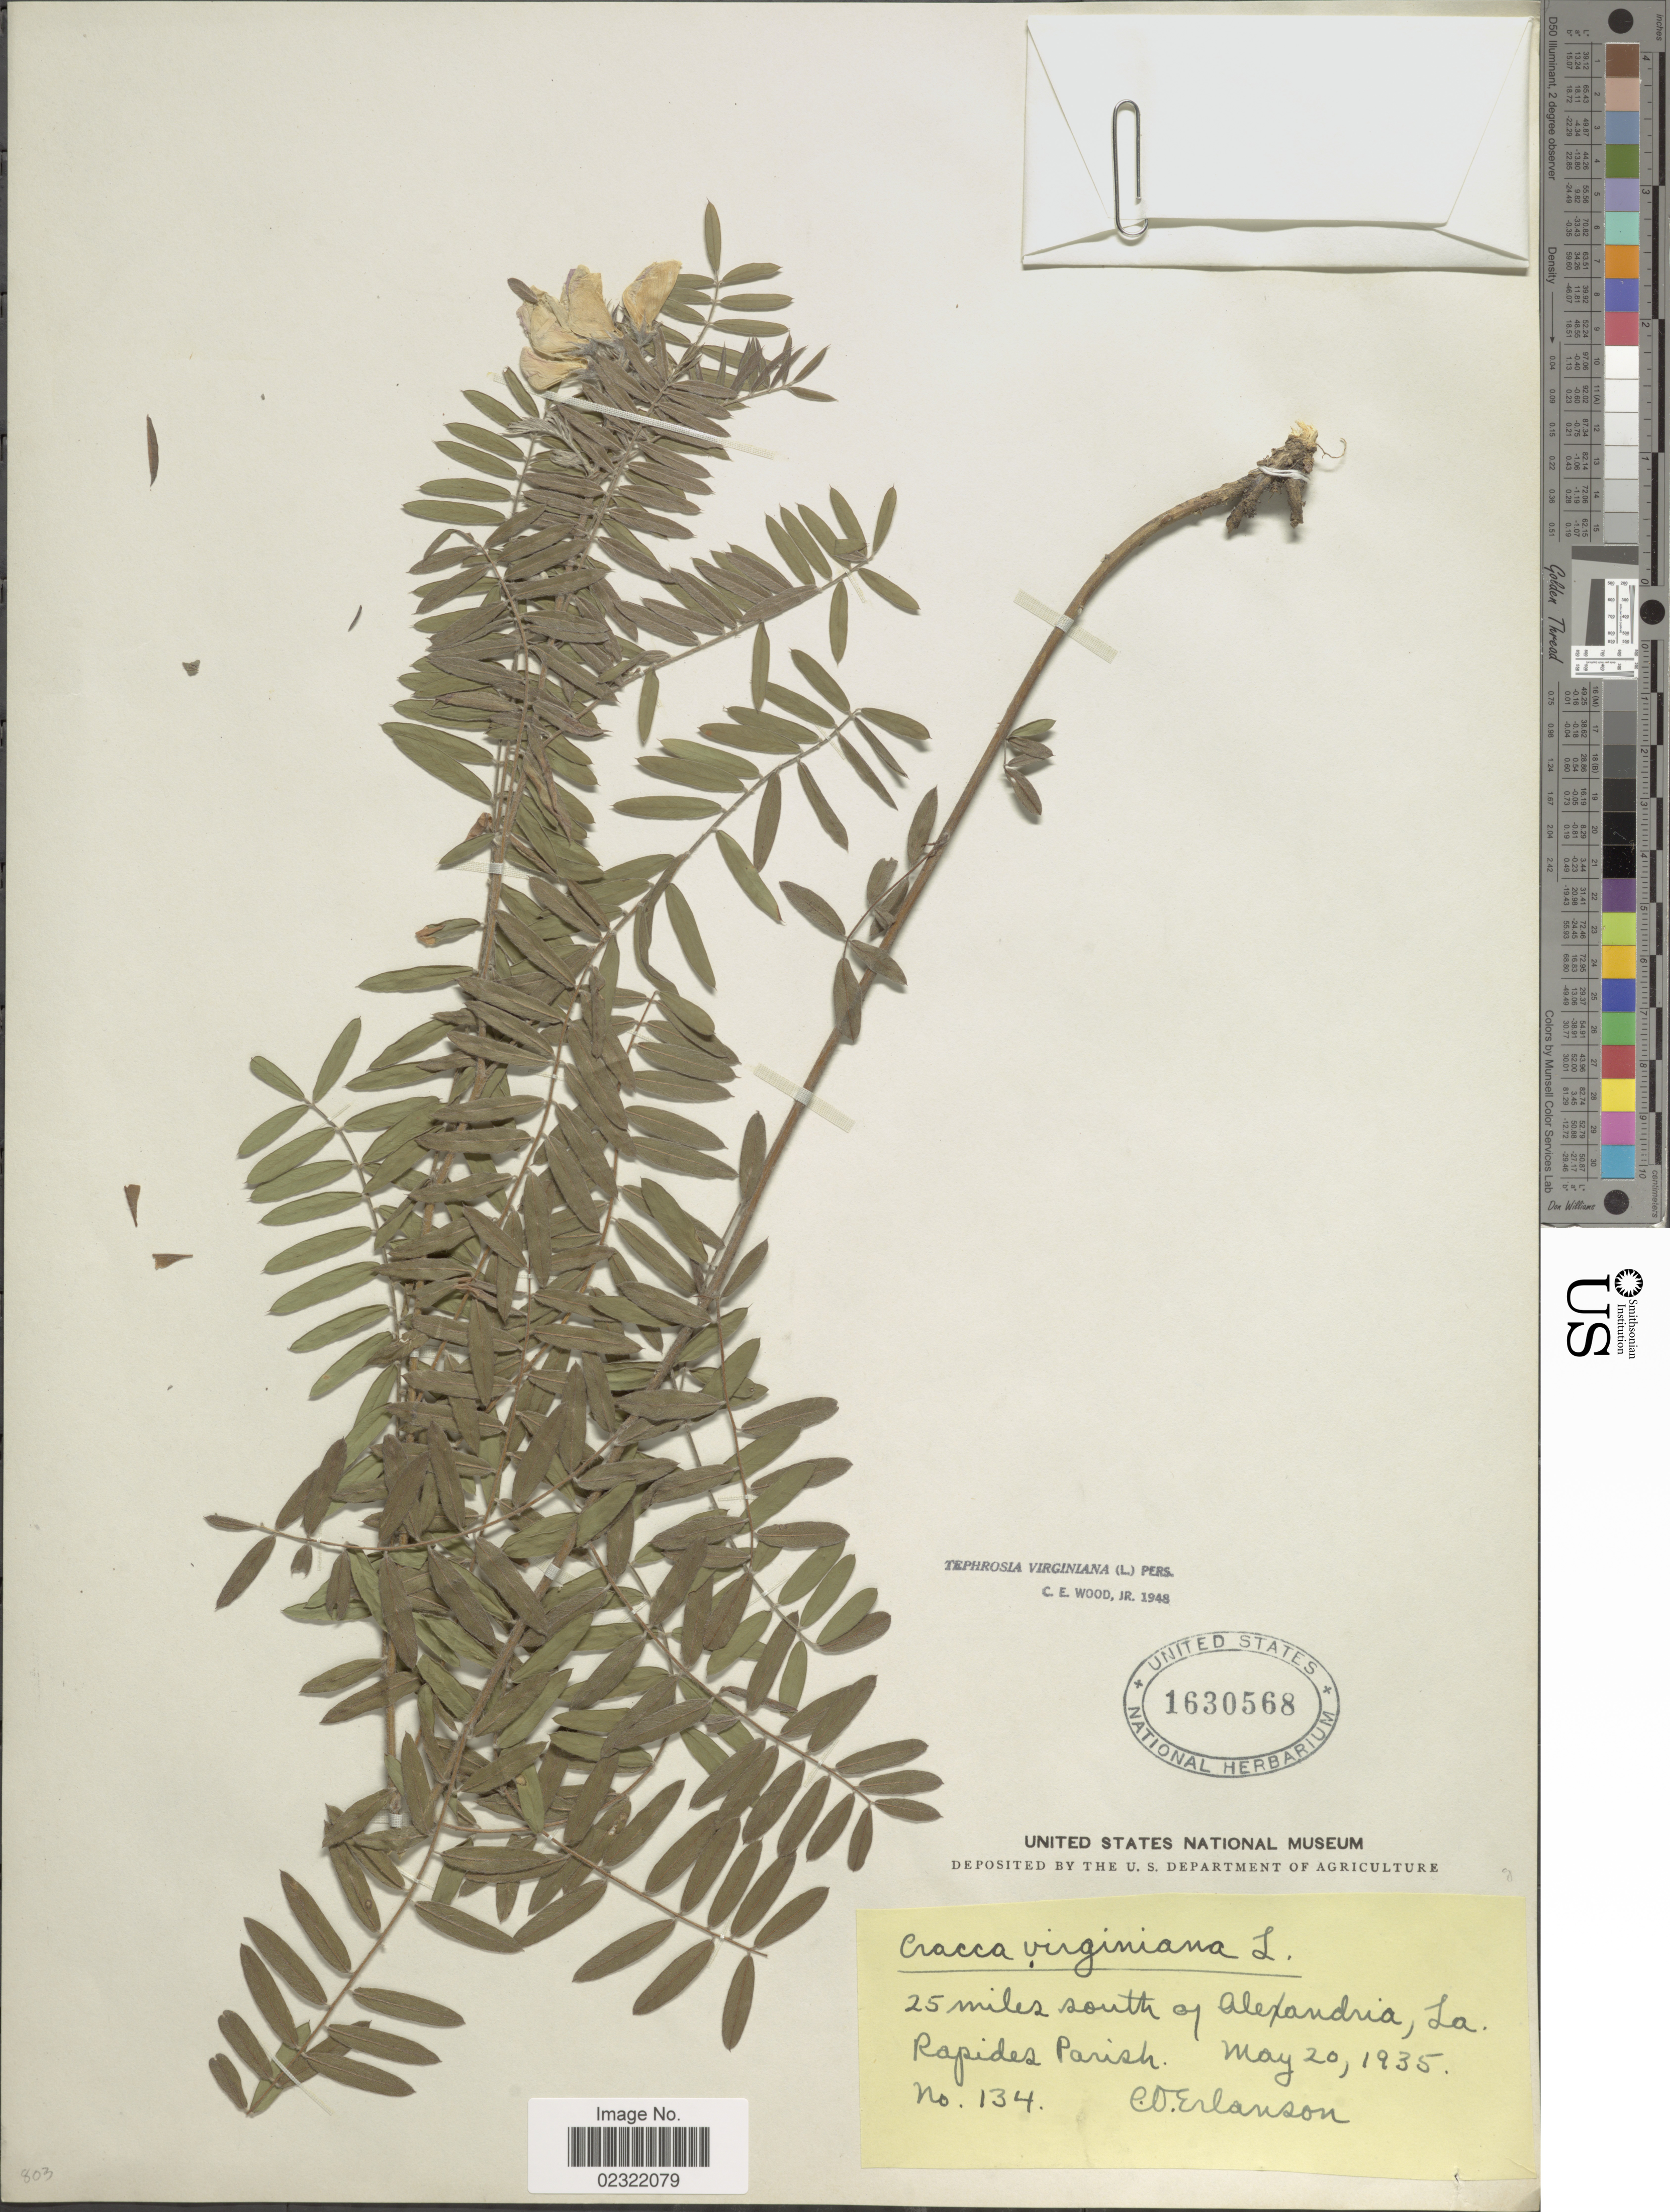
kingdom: Plantae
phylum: Tracheophyta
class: Magnoliopsida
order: Fabales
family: Fabaceae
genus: Tephrosia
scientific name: Tephrosia virginiana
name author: (L.) Pers.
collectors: C. O. Erlanson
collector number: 134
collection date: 1935-05-20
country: United States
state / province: Louisiana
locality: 25 miles south of Alexandria, Rapides Parish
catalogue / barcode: US 1630568